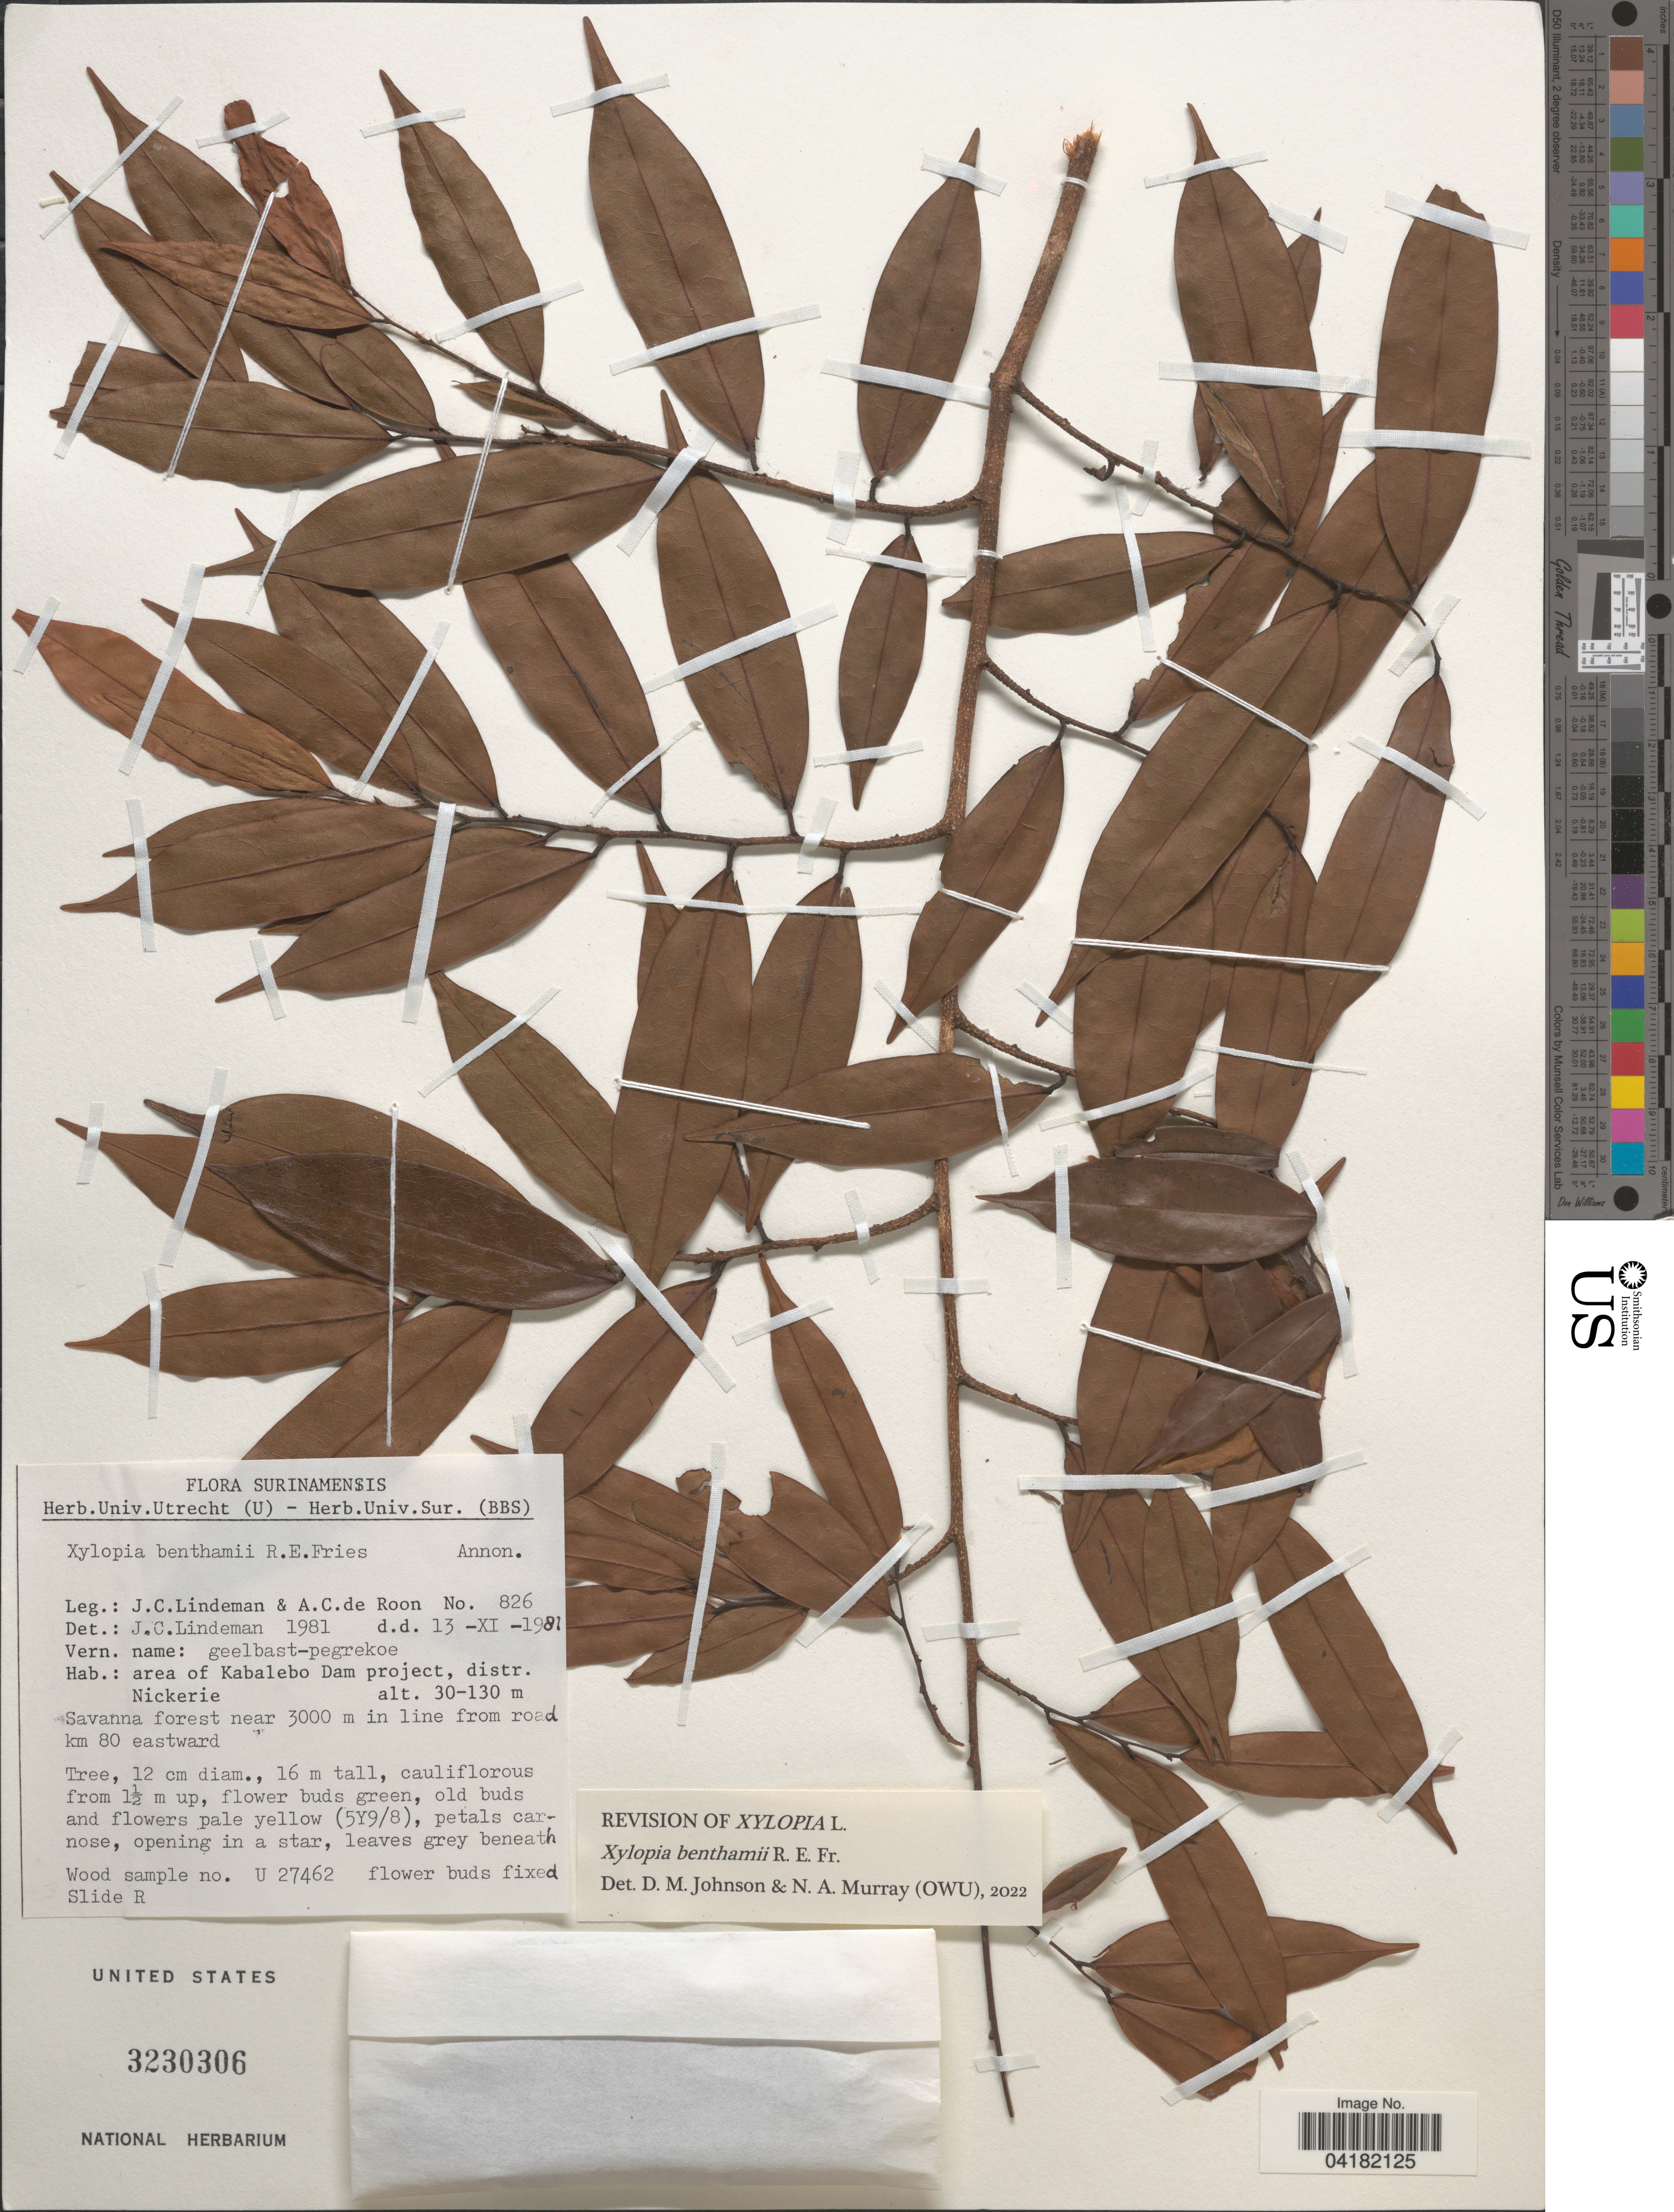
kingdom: Plantae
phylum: Tracheophyta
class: Magnoliopsida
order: Magnoliales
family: Annonaceae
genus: Xylopia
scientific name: Xylopia benthamii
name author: R.E. Fr.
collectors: J. C. Lindeman & A. de Roon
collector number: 826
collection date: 1981-11-13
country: Suriname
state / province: Nickerie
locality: Surinamensis. Area of Kabalebo Dam project, distr. Nickerie. Savanna forest near 3000 m in line from road km 80 eastward.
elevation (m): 30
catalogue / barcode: US 3230306